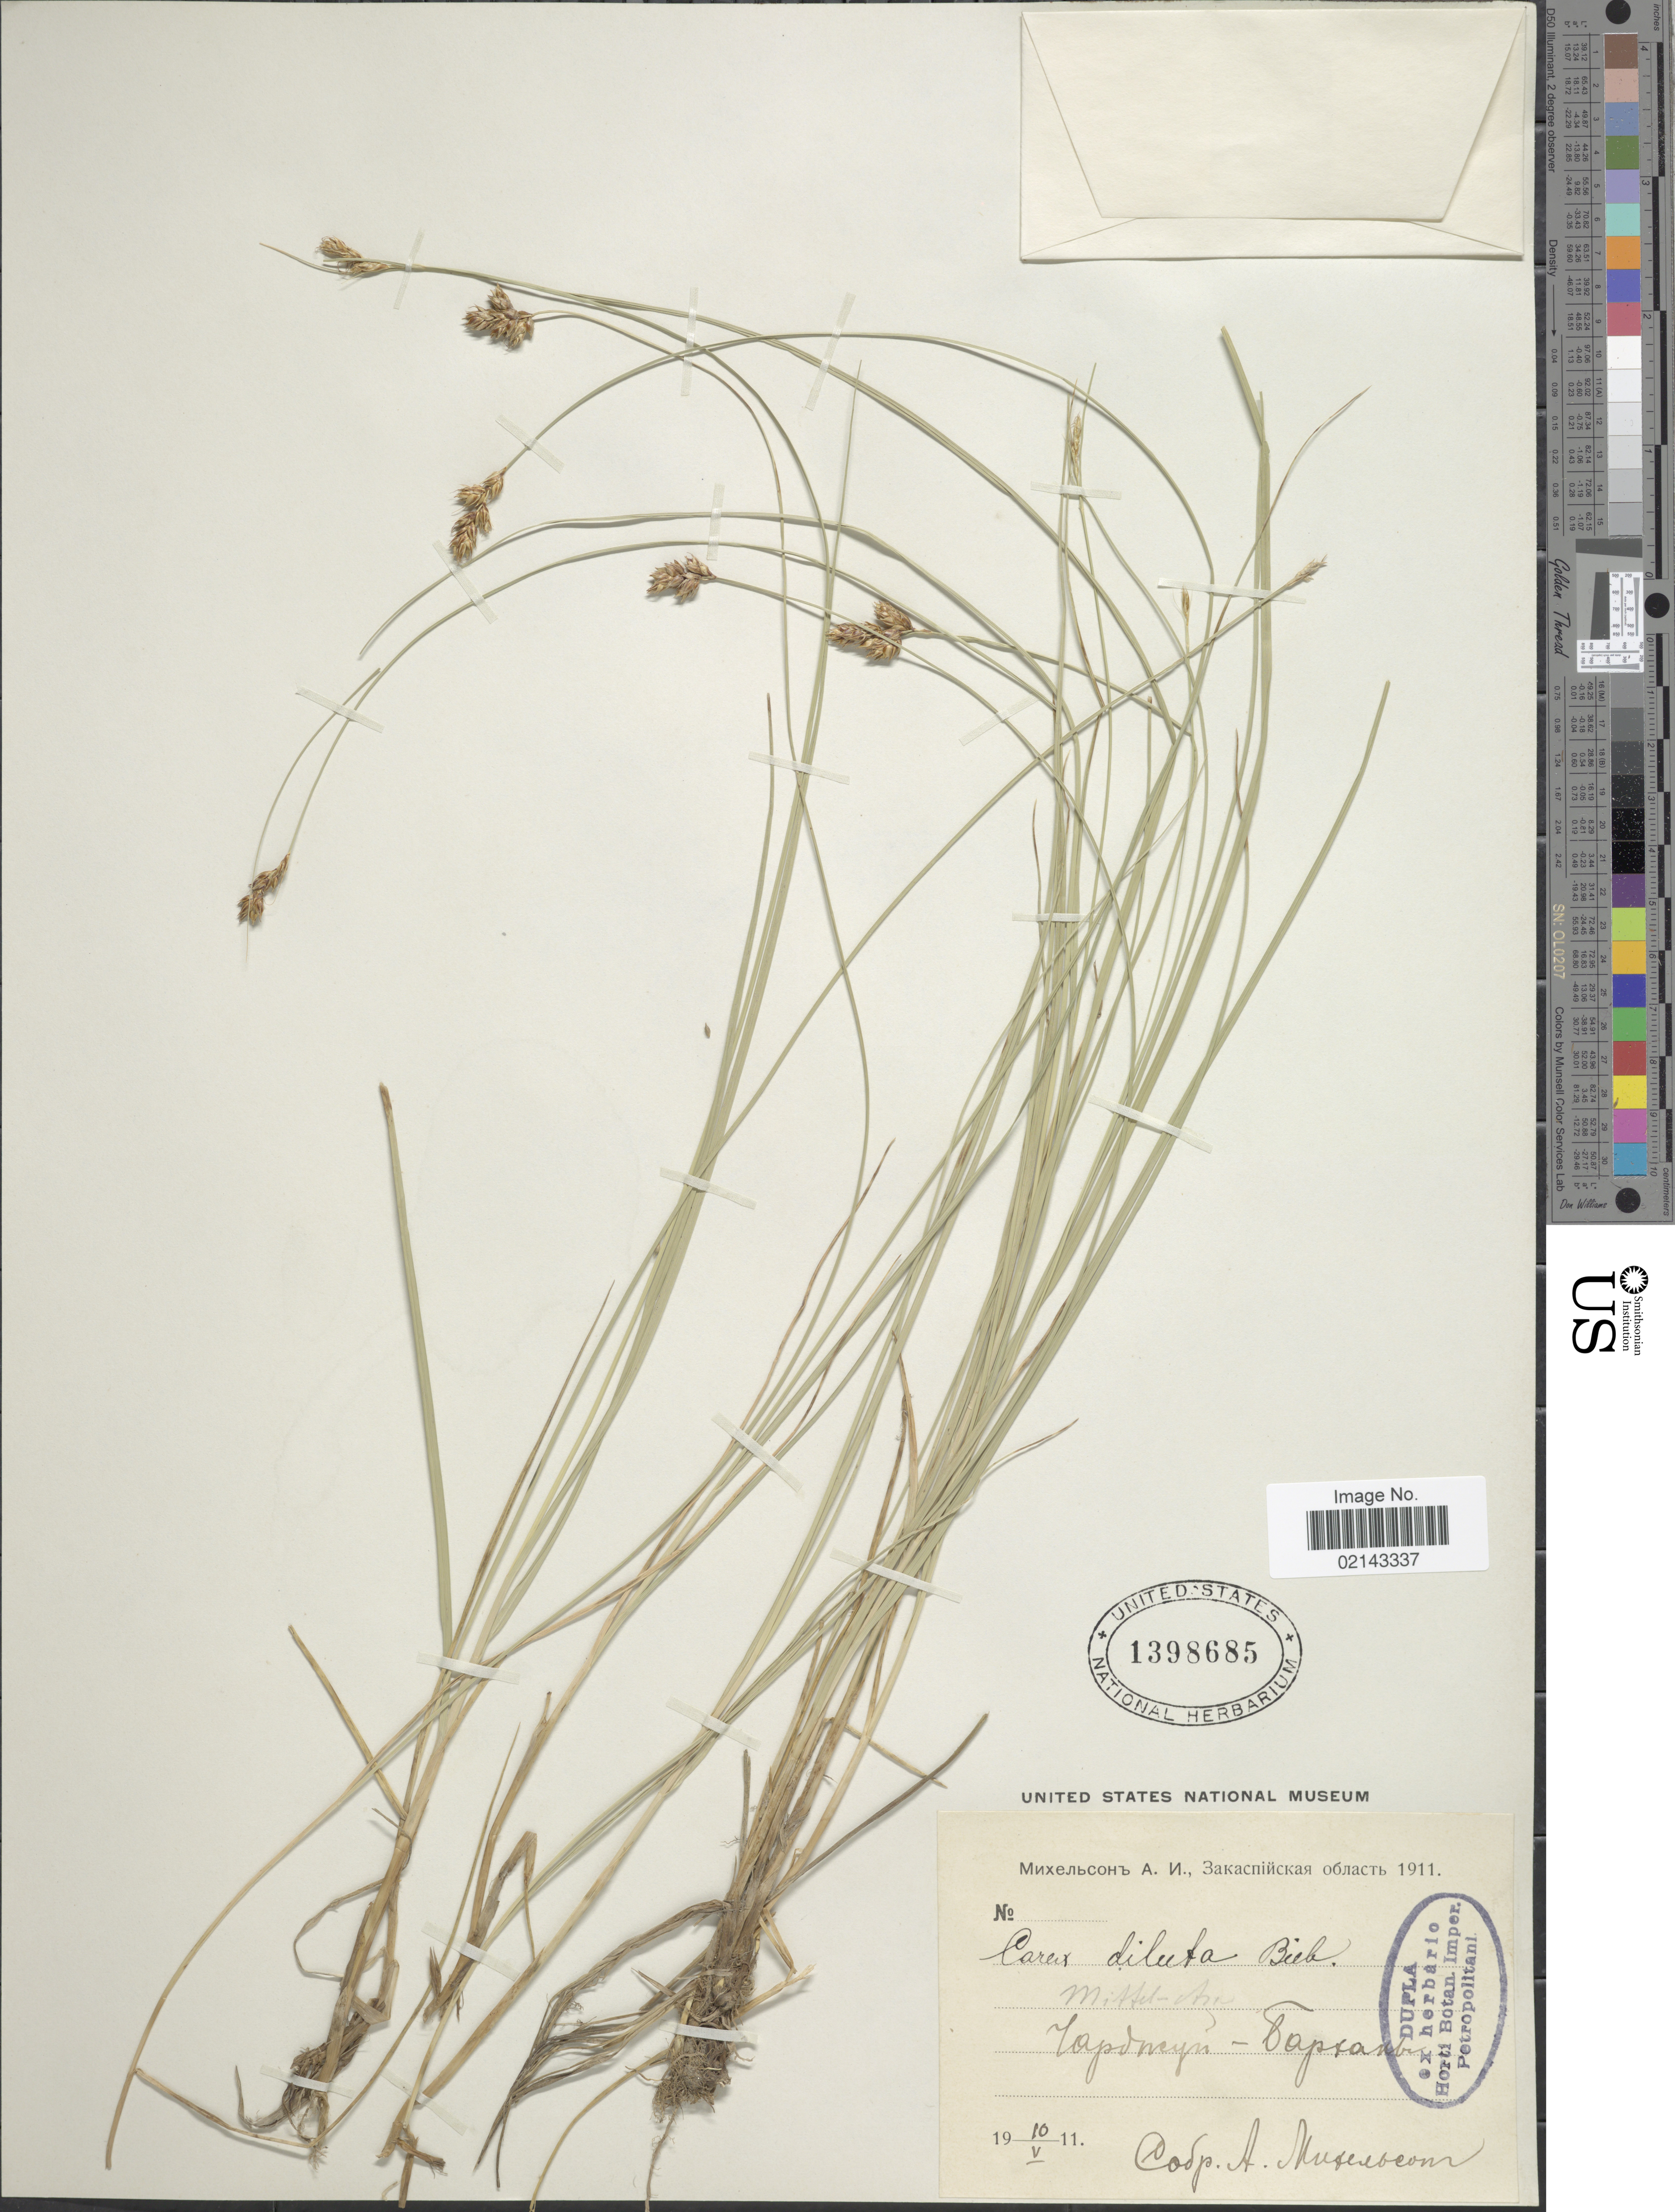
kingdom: Plantae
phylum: Tracheophyta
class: Liliopsida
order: Poales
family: Cyperaceae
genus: Carex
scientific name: Carex diluta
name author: M. Bieb.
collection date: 1911-05-10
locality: Mittel- Am [illegible text] - Tap[illegible text]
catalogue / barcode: US 1398685